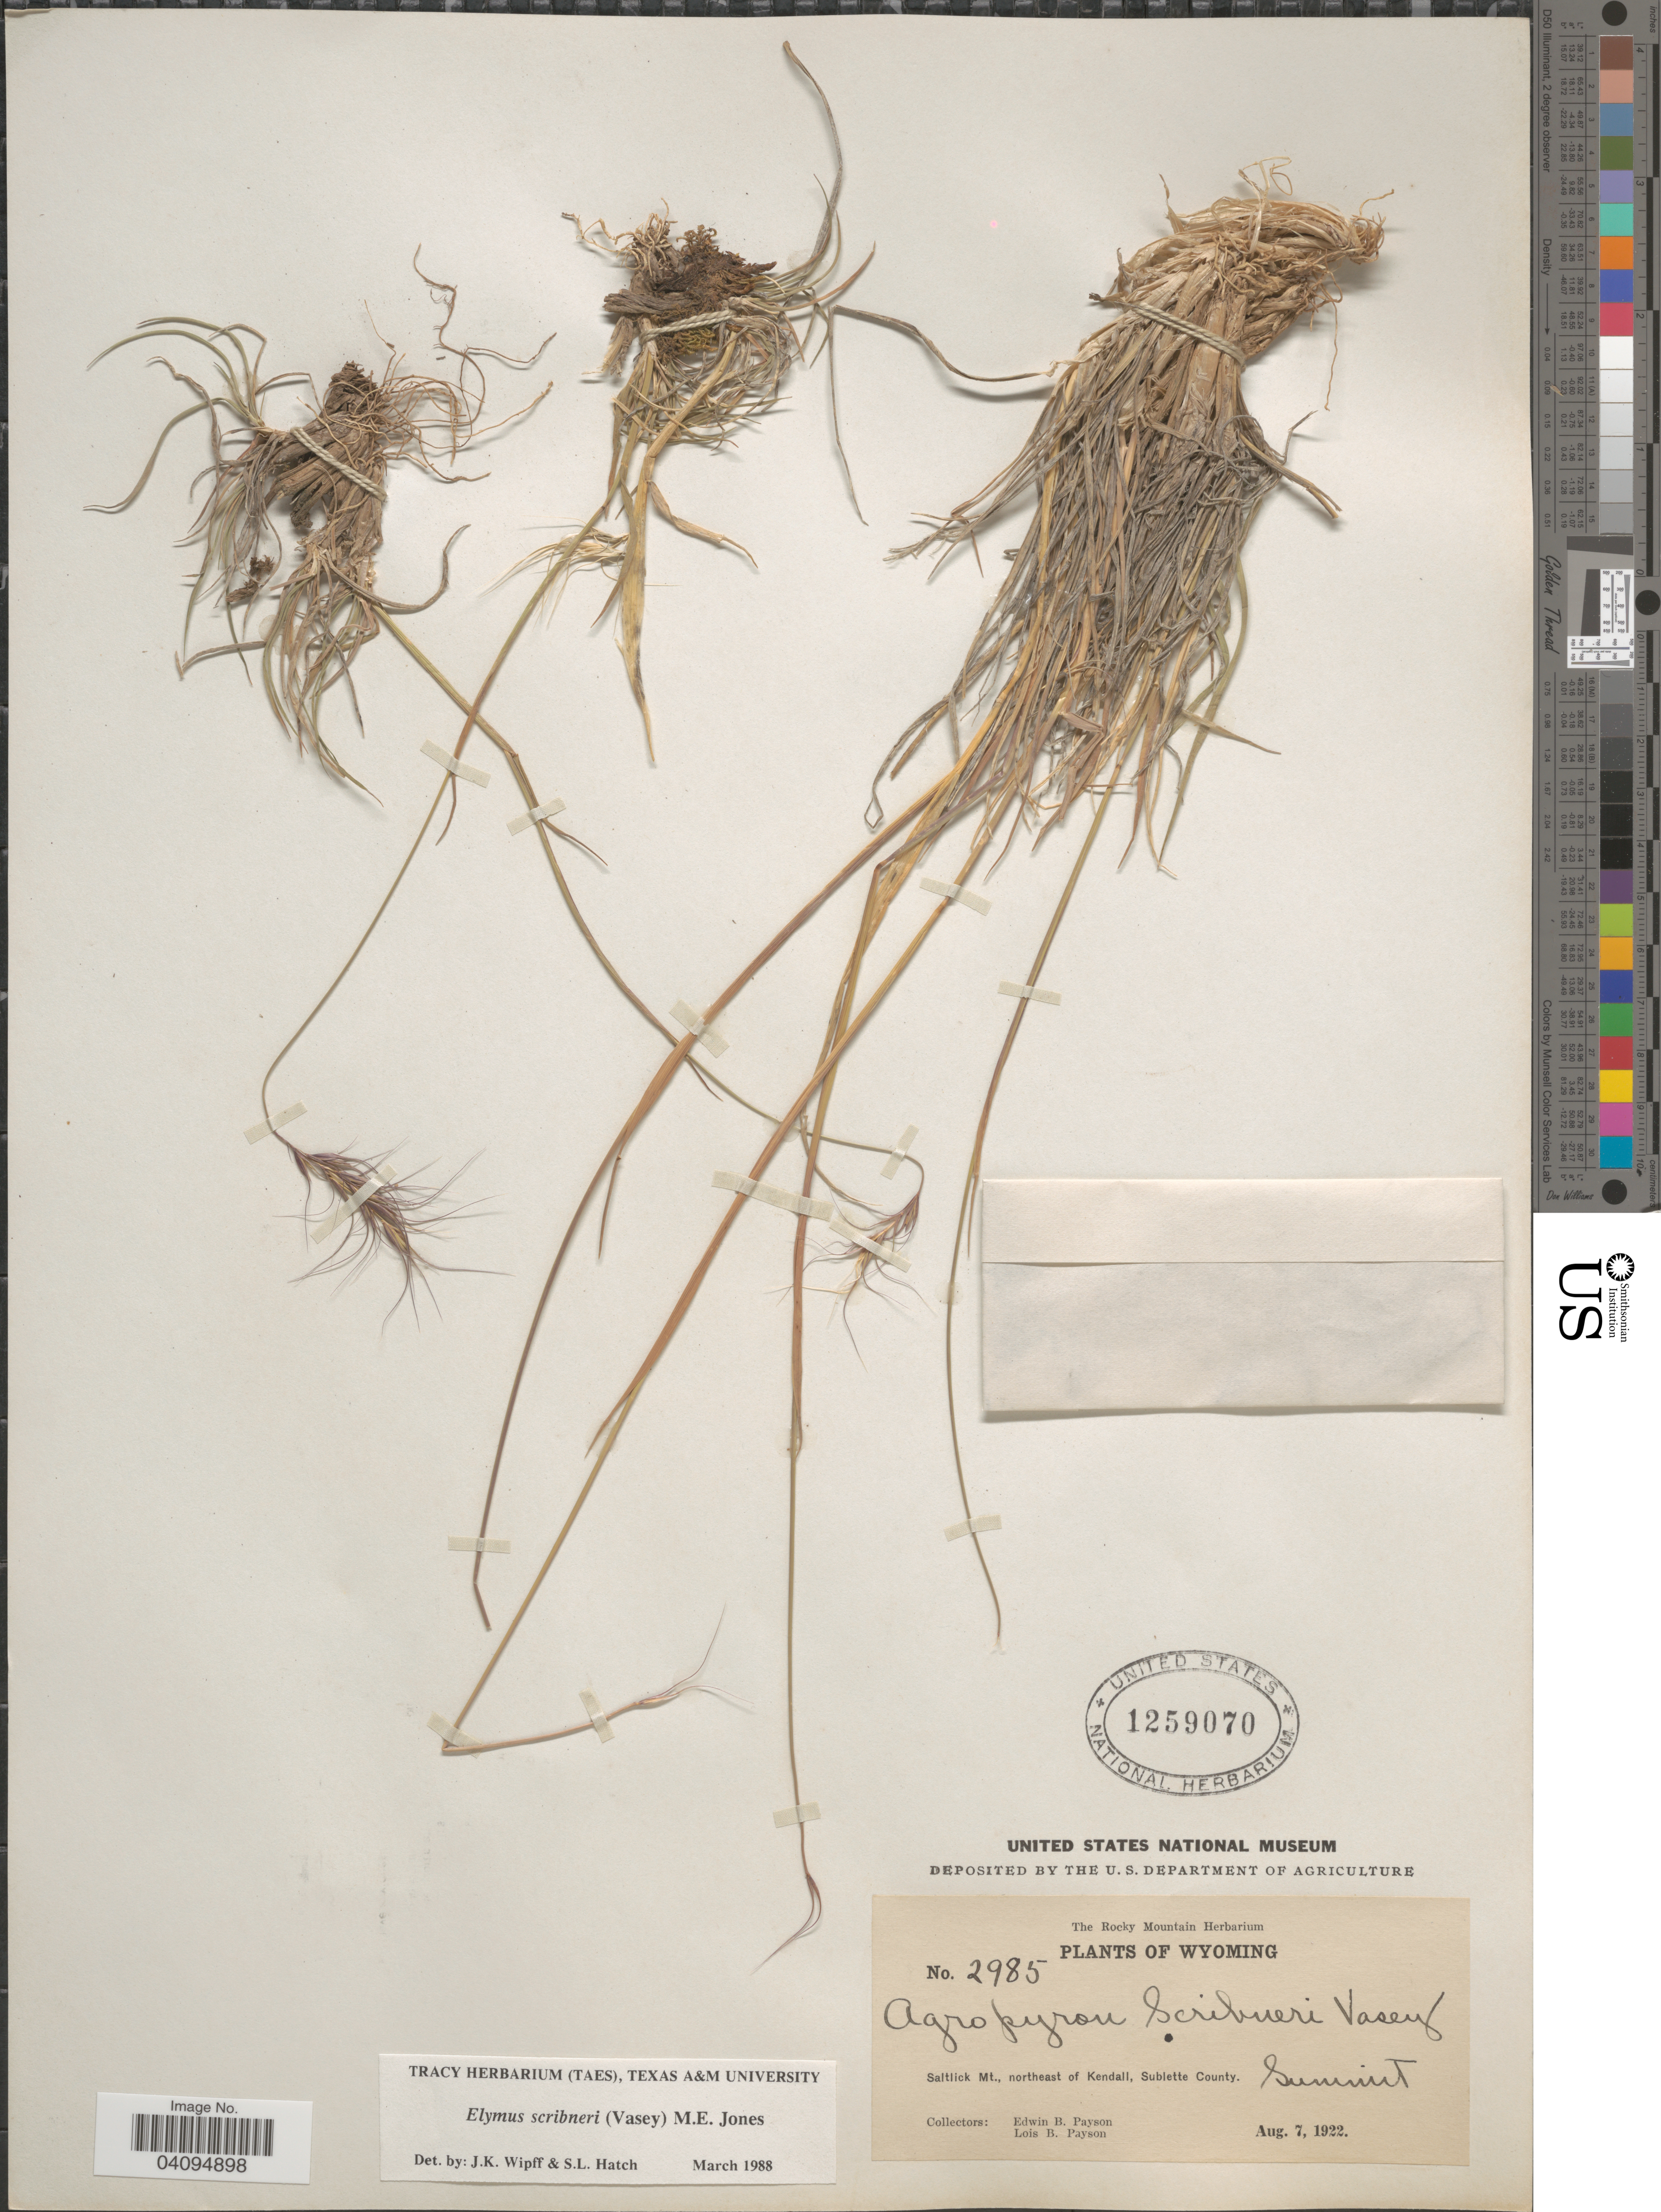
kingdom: Plantae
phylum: Tracheophyta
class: Liliopsida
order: Poales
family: Poaceae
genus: Elymus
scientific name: Elymus scribneri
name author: (Vasey) M.E. Jones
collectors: E. B. Payson & L. Payson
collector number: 2985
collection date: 1922-08-07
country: United States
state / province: Wyoming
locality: Saltlick Mt., northeast of Kendall, Sublette County. Summit.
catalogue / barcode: US 1259070